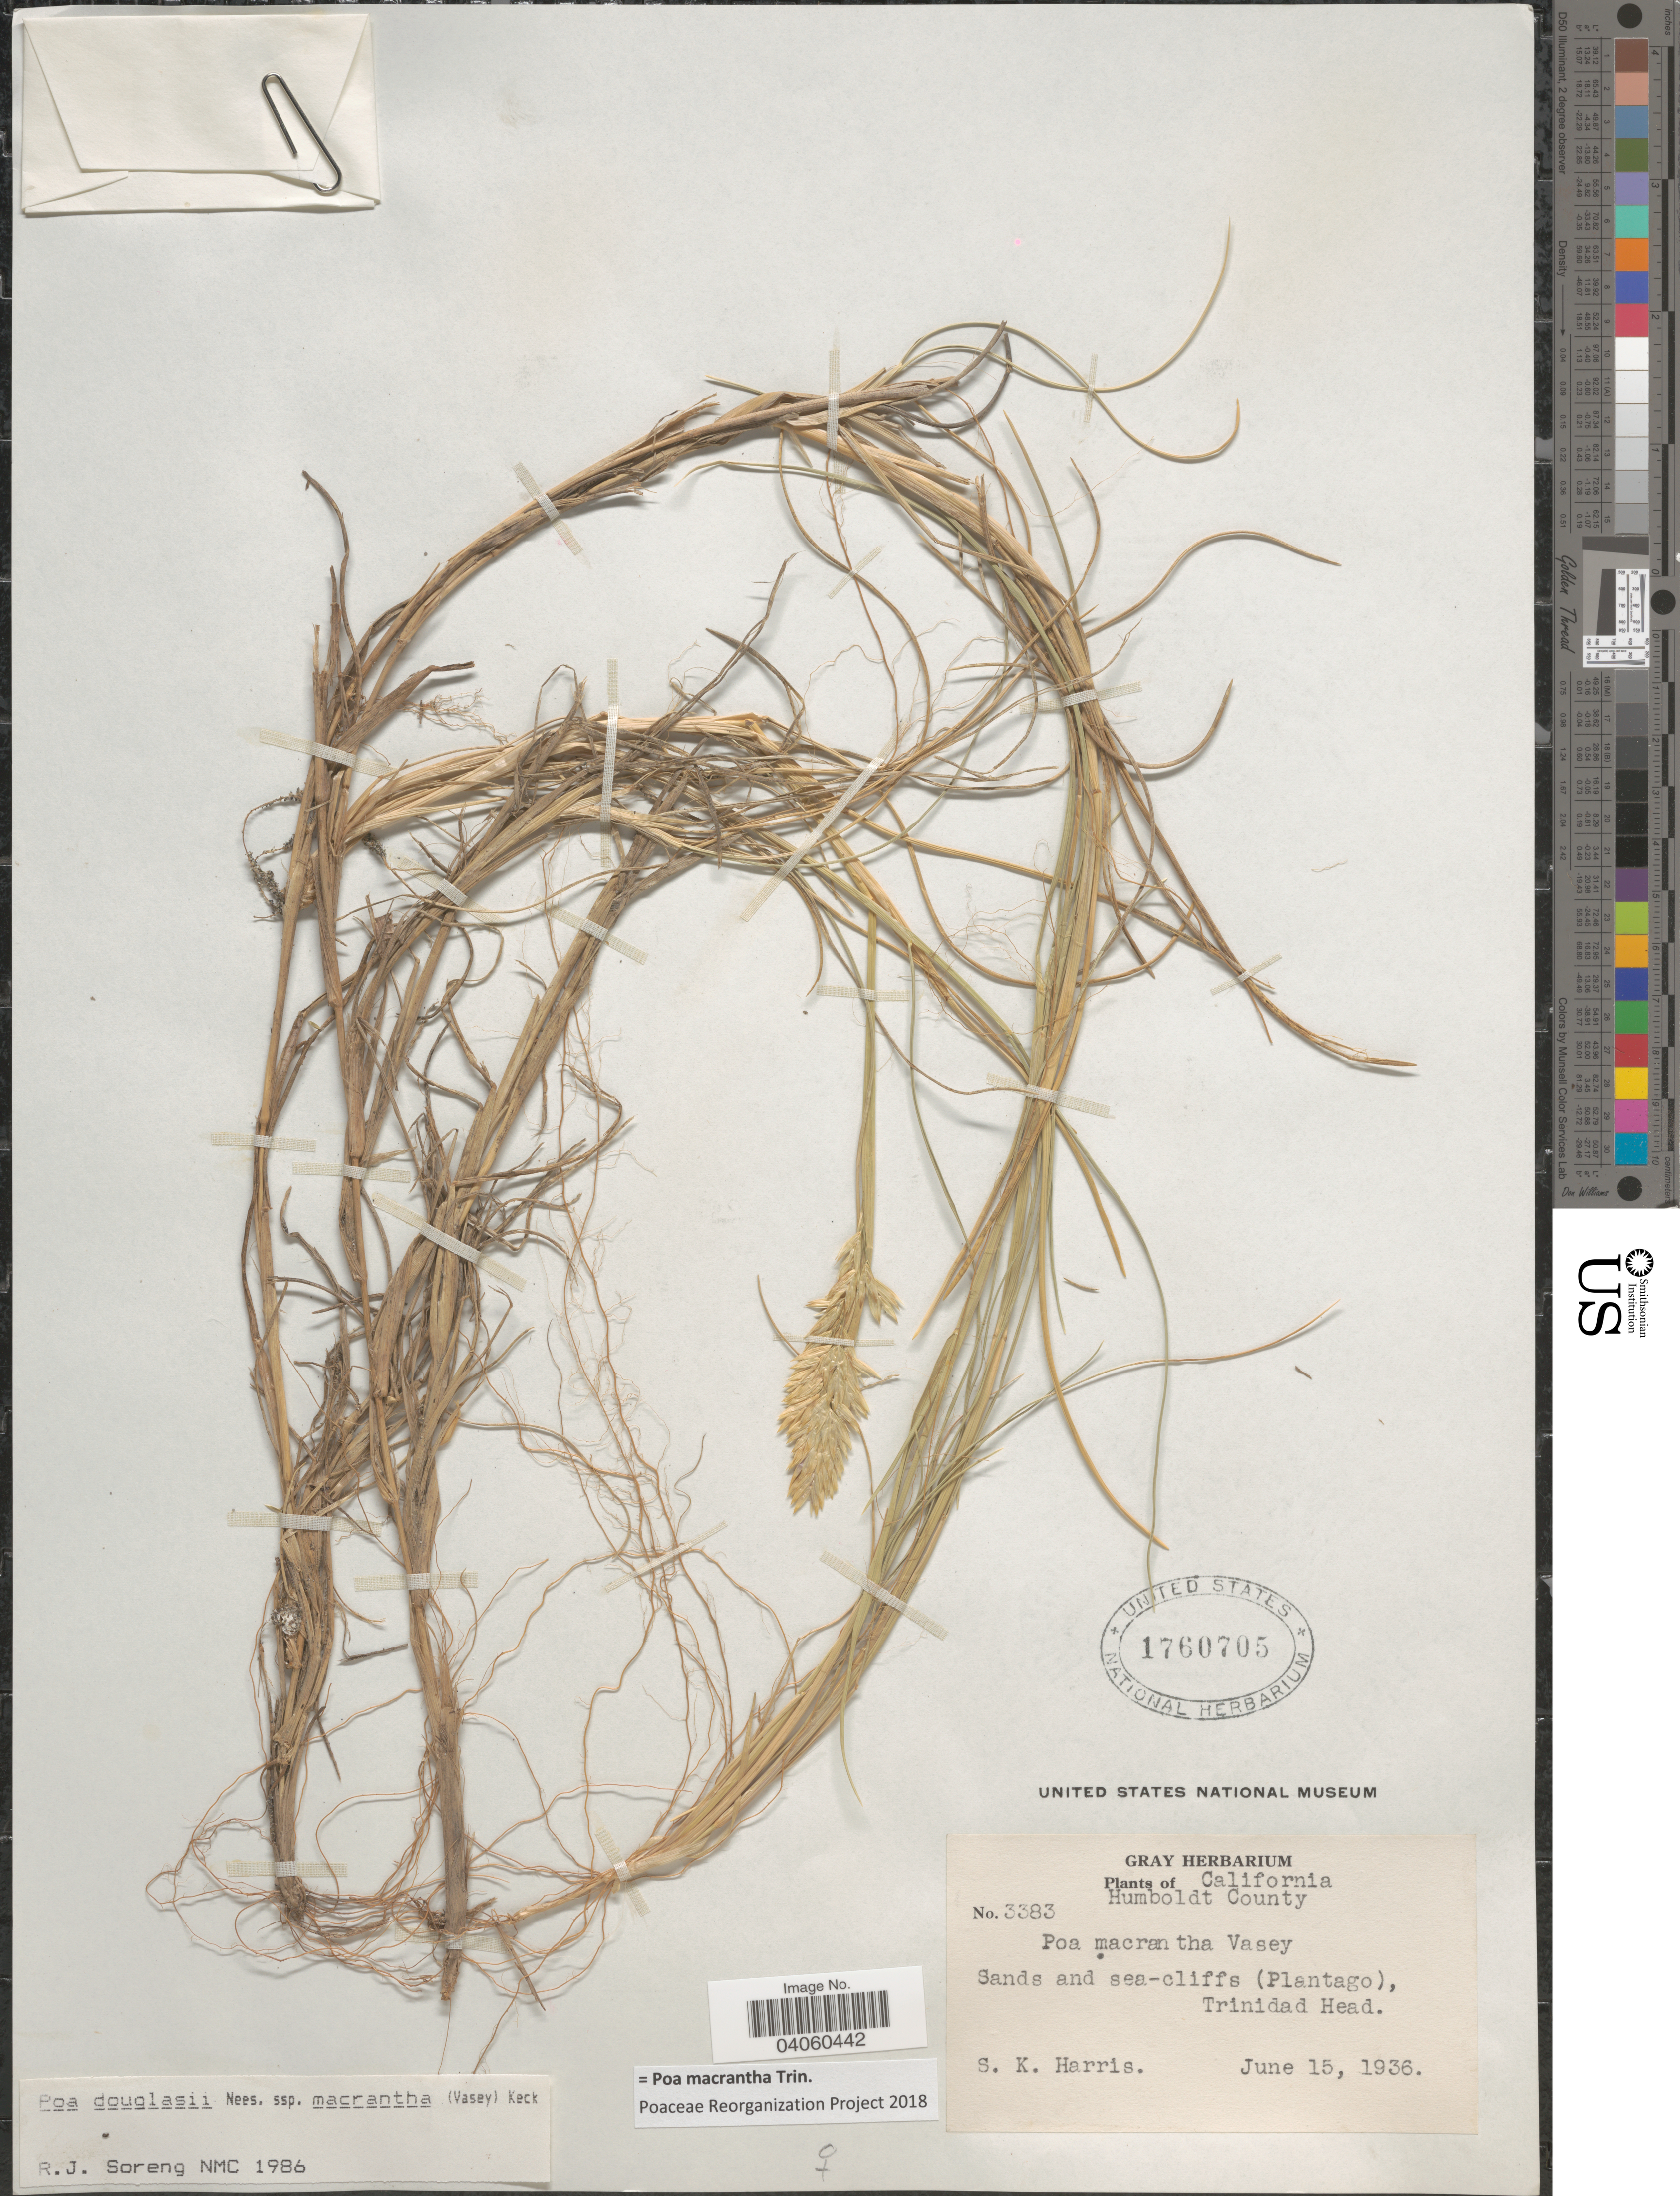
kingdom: Plantae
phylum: Tracheophyta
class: Liliopsida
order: Poales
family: Poaceae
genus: Poa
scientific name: Poa macrantha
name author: Vasey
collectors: S. K. Harris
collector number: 3383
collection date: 1936-06-15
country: United States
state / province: California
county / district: Humboldt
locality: Humboldt County. Trinidad Head.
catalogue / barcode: US 1760705